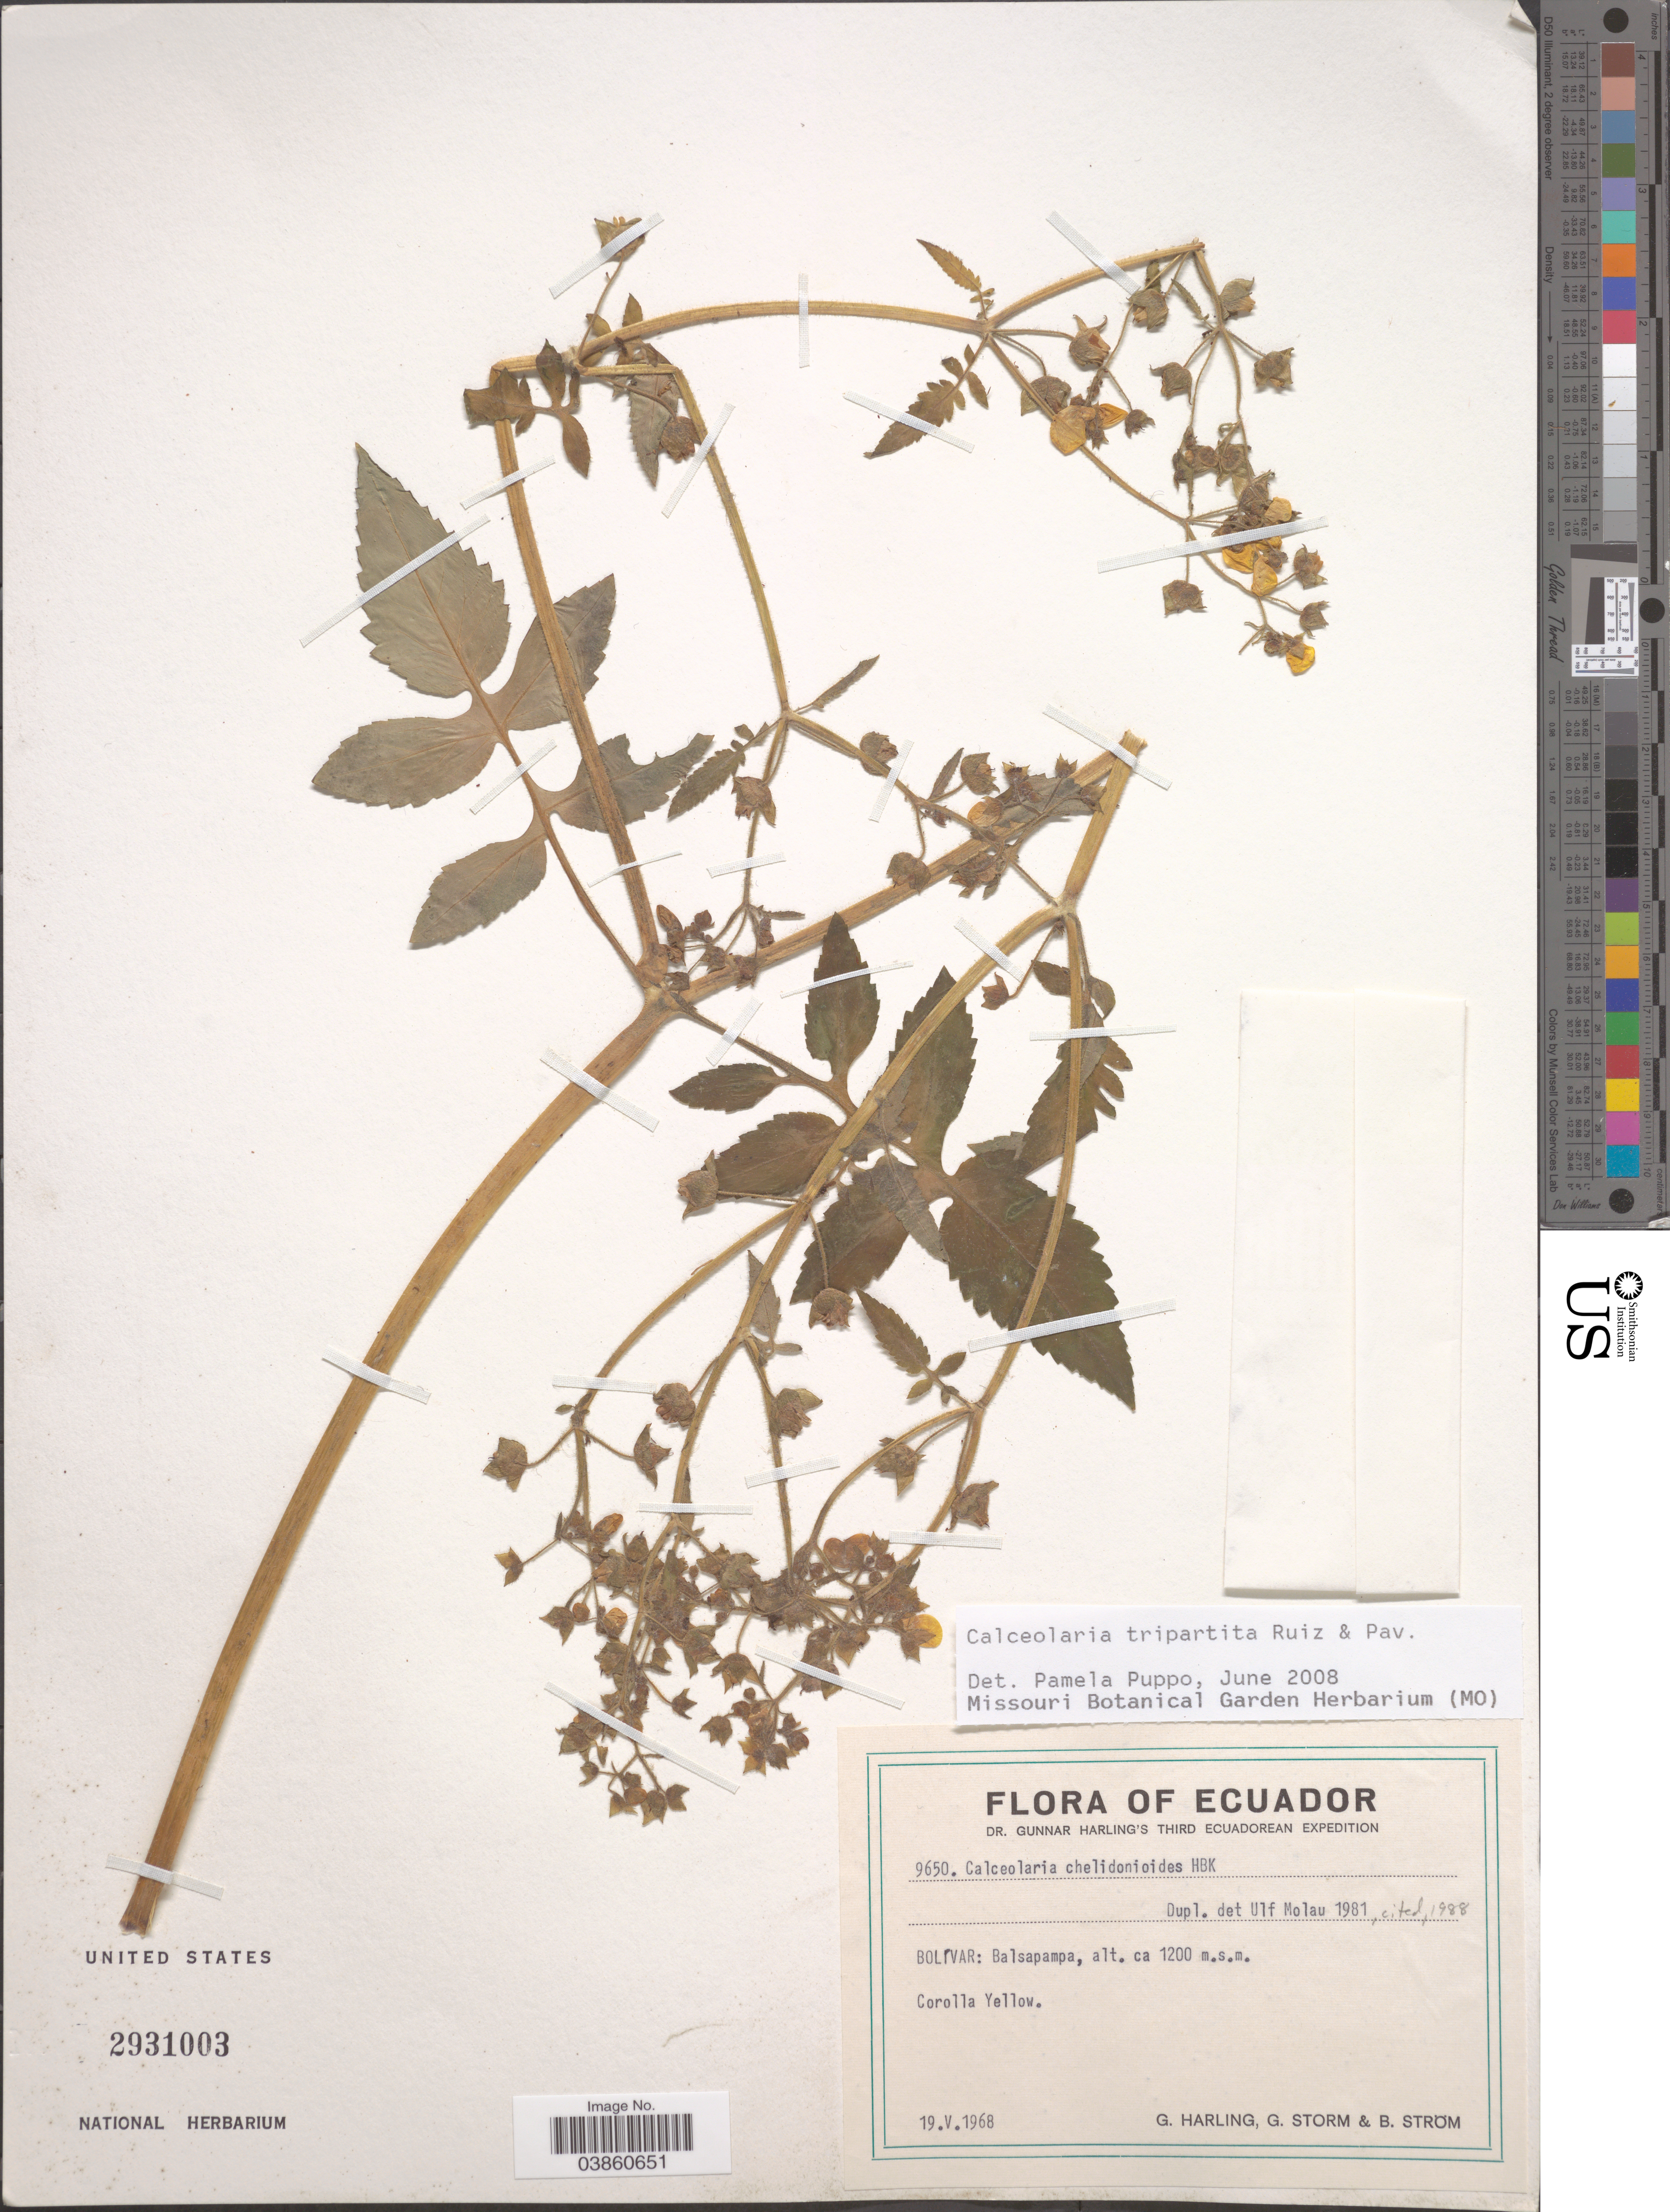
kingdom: Plantae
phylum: Tracheophyta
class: Magnoliopsida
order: Lamiales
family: Calceolariaceae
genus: Calceolaria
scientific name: Calceolaria tripartita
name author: Ruiz & Pav.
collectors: G. Harling, G. Storm & B. Ström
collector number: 9650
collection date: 1968-05-19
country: Ecuador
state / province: Bolívar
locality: Balsapampa.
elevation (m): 1200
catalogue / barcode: US 2931003